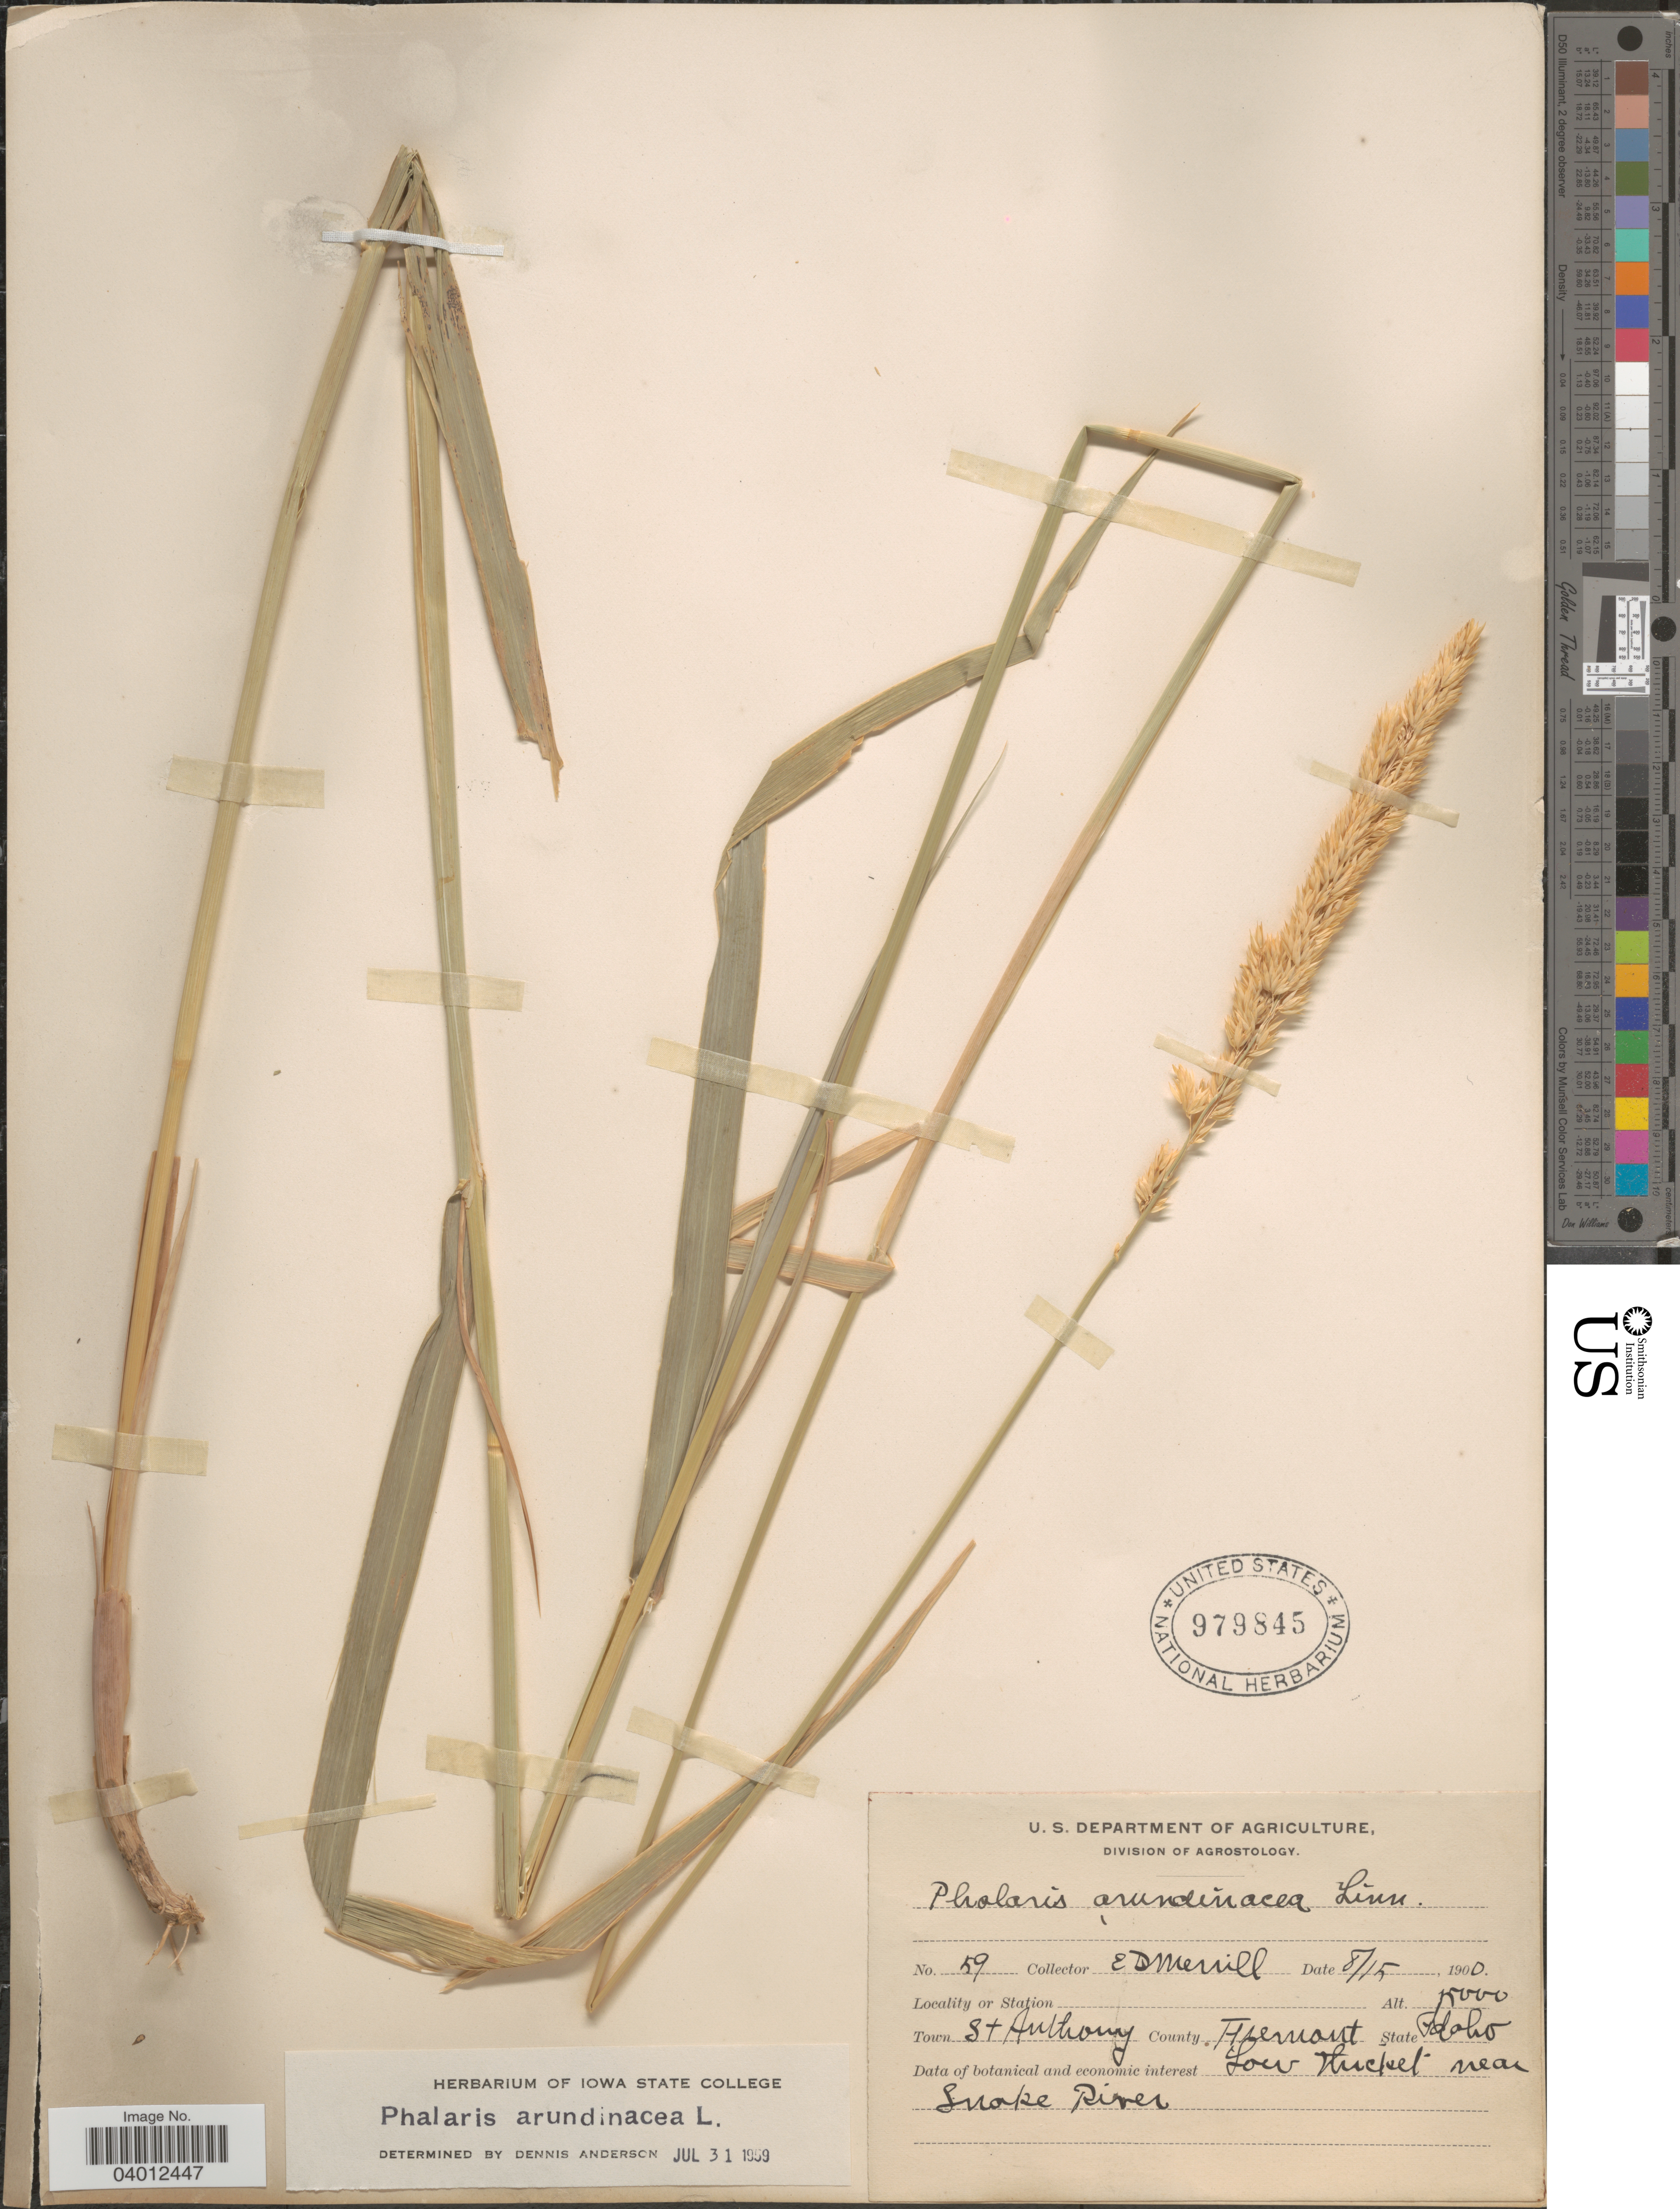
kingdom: Plantae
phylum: Tracheophyta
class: Liliopsida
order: Poales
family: Poaceae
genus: Phalaris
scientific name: Phalaris arundinacea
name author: L.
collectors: E. D. Merrill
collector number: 59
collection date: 1900-08-15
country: United States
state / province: Idaho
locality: St Anthony County Fremont. Low thicket near Snake River.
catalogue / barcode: US 979845